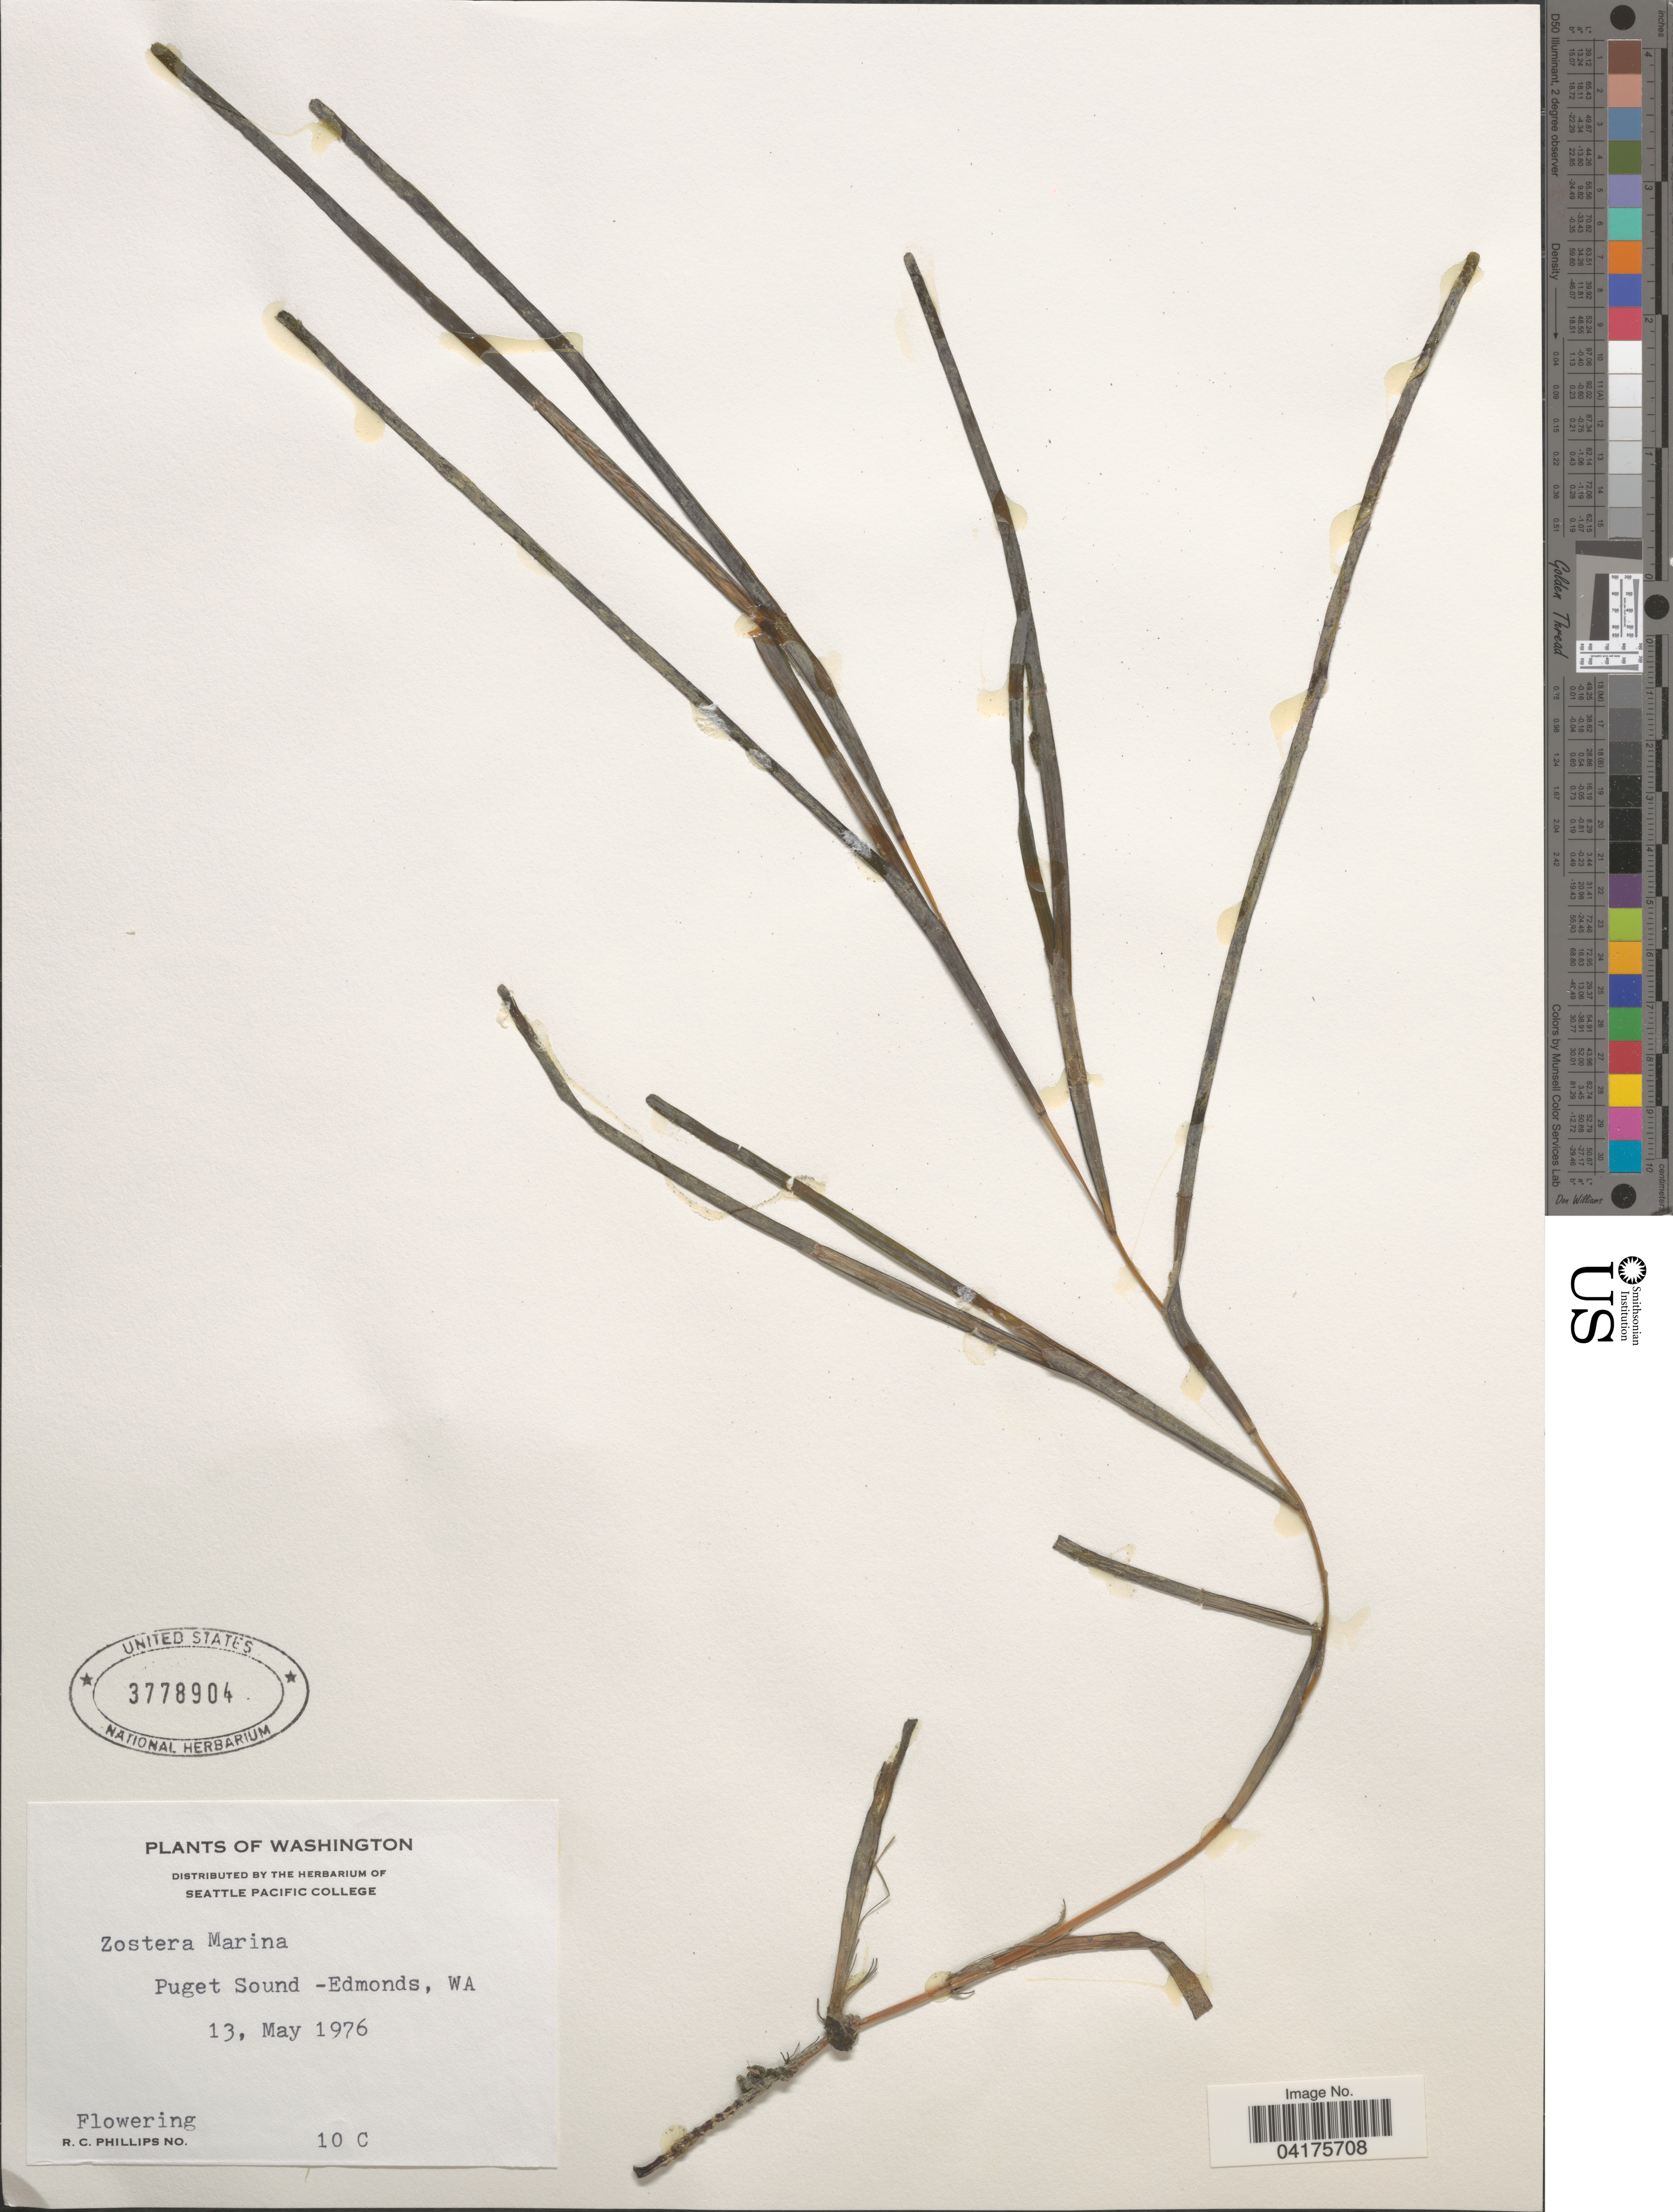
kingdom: Plantae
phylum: Tracheophyta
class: Liliopsida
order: Alismatales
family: Zosteraceae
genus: Zostera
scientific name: Zostera marina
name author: L.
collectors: R. C. Phillips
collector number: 10C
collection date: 1976-05-13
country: United States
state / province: Washington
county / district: King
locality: Puget Sound - Edmonds.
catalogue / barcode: US 3778904